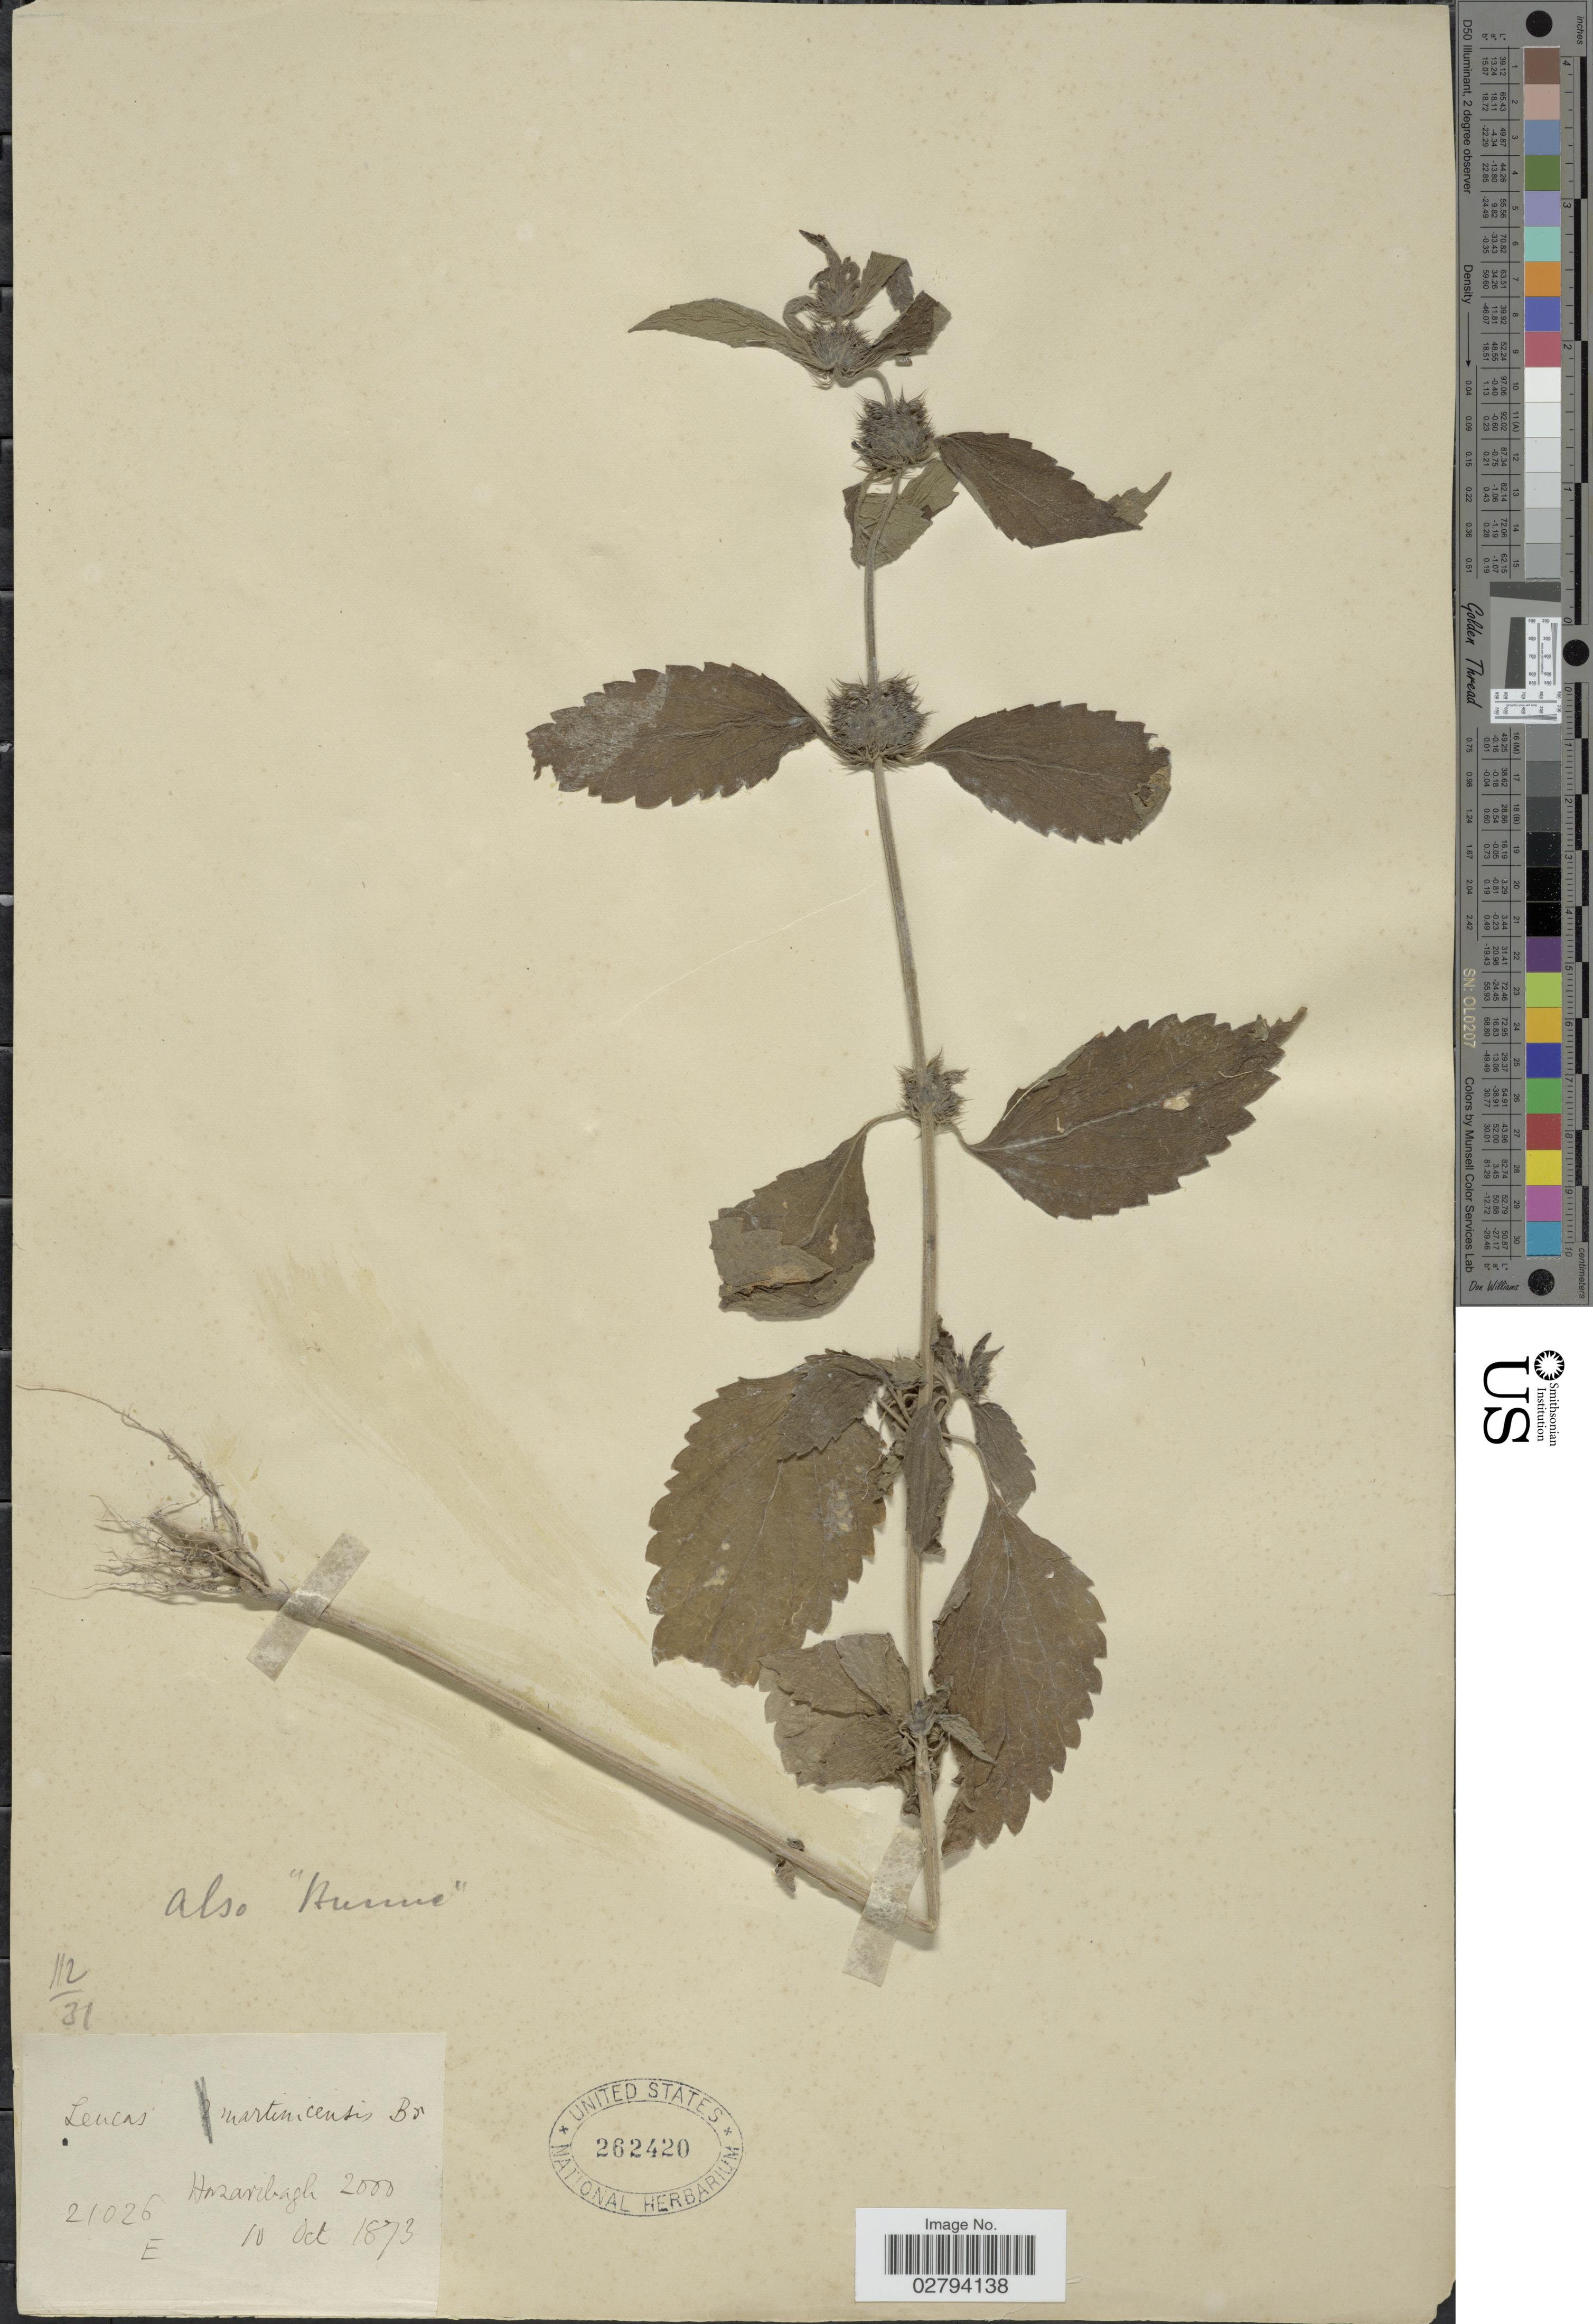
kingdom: Plantae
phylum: Tracheophyta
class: Magnoliopsida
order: Lamiales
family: Lamiaceae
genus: Leucas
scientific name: Leucas martinicensis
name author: (Jacq.) R. Br.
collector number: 21026 E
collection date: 1873-10-10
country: India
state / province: Jharkhand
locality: Hazaribagh.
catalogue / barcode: US 262420